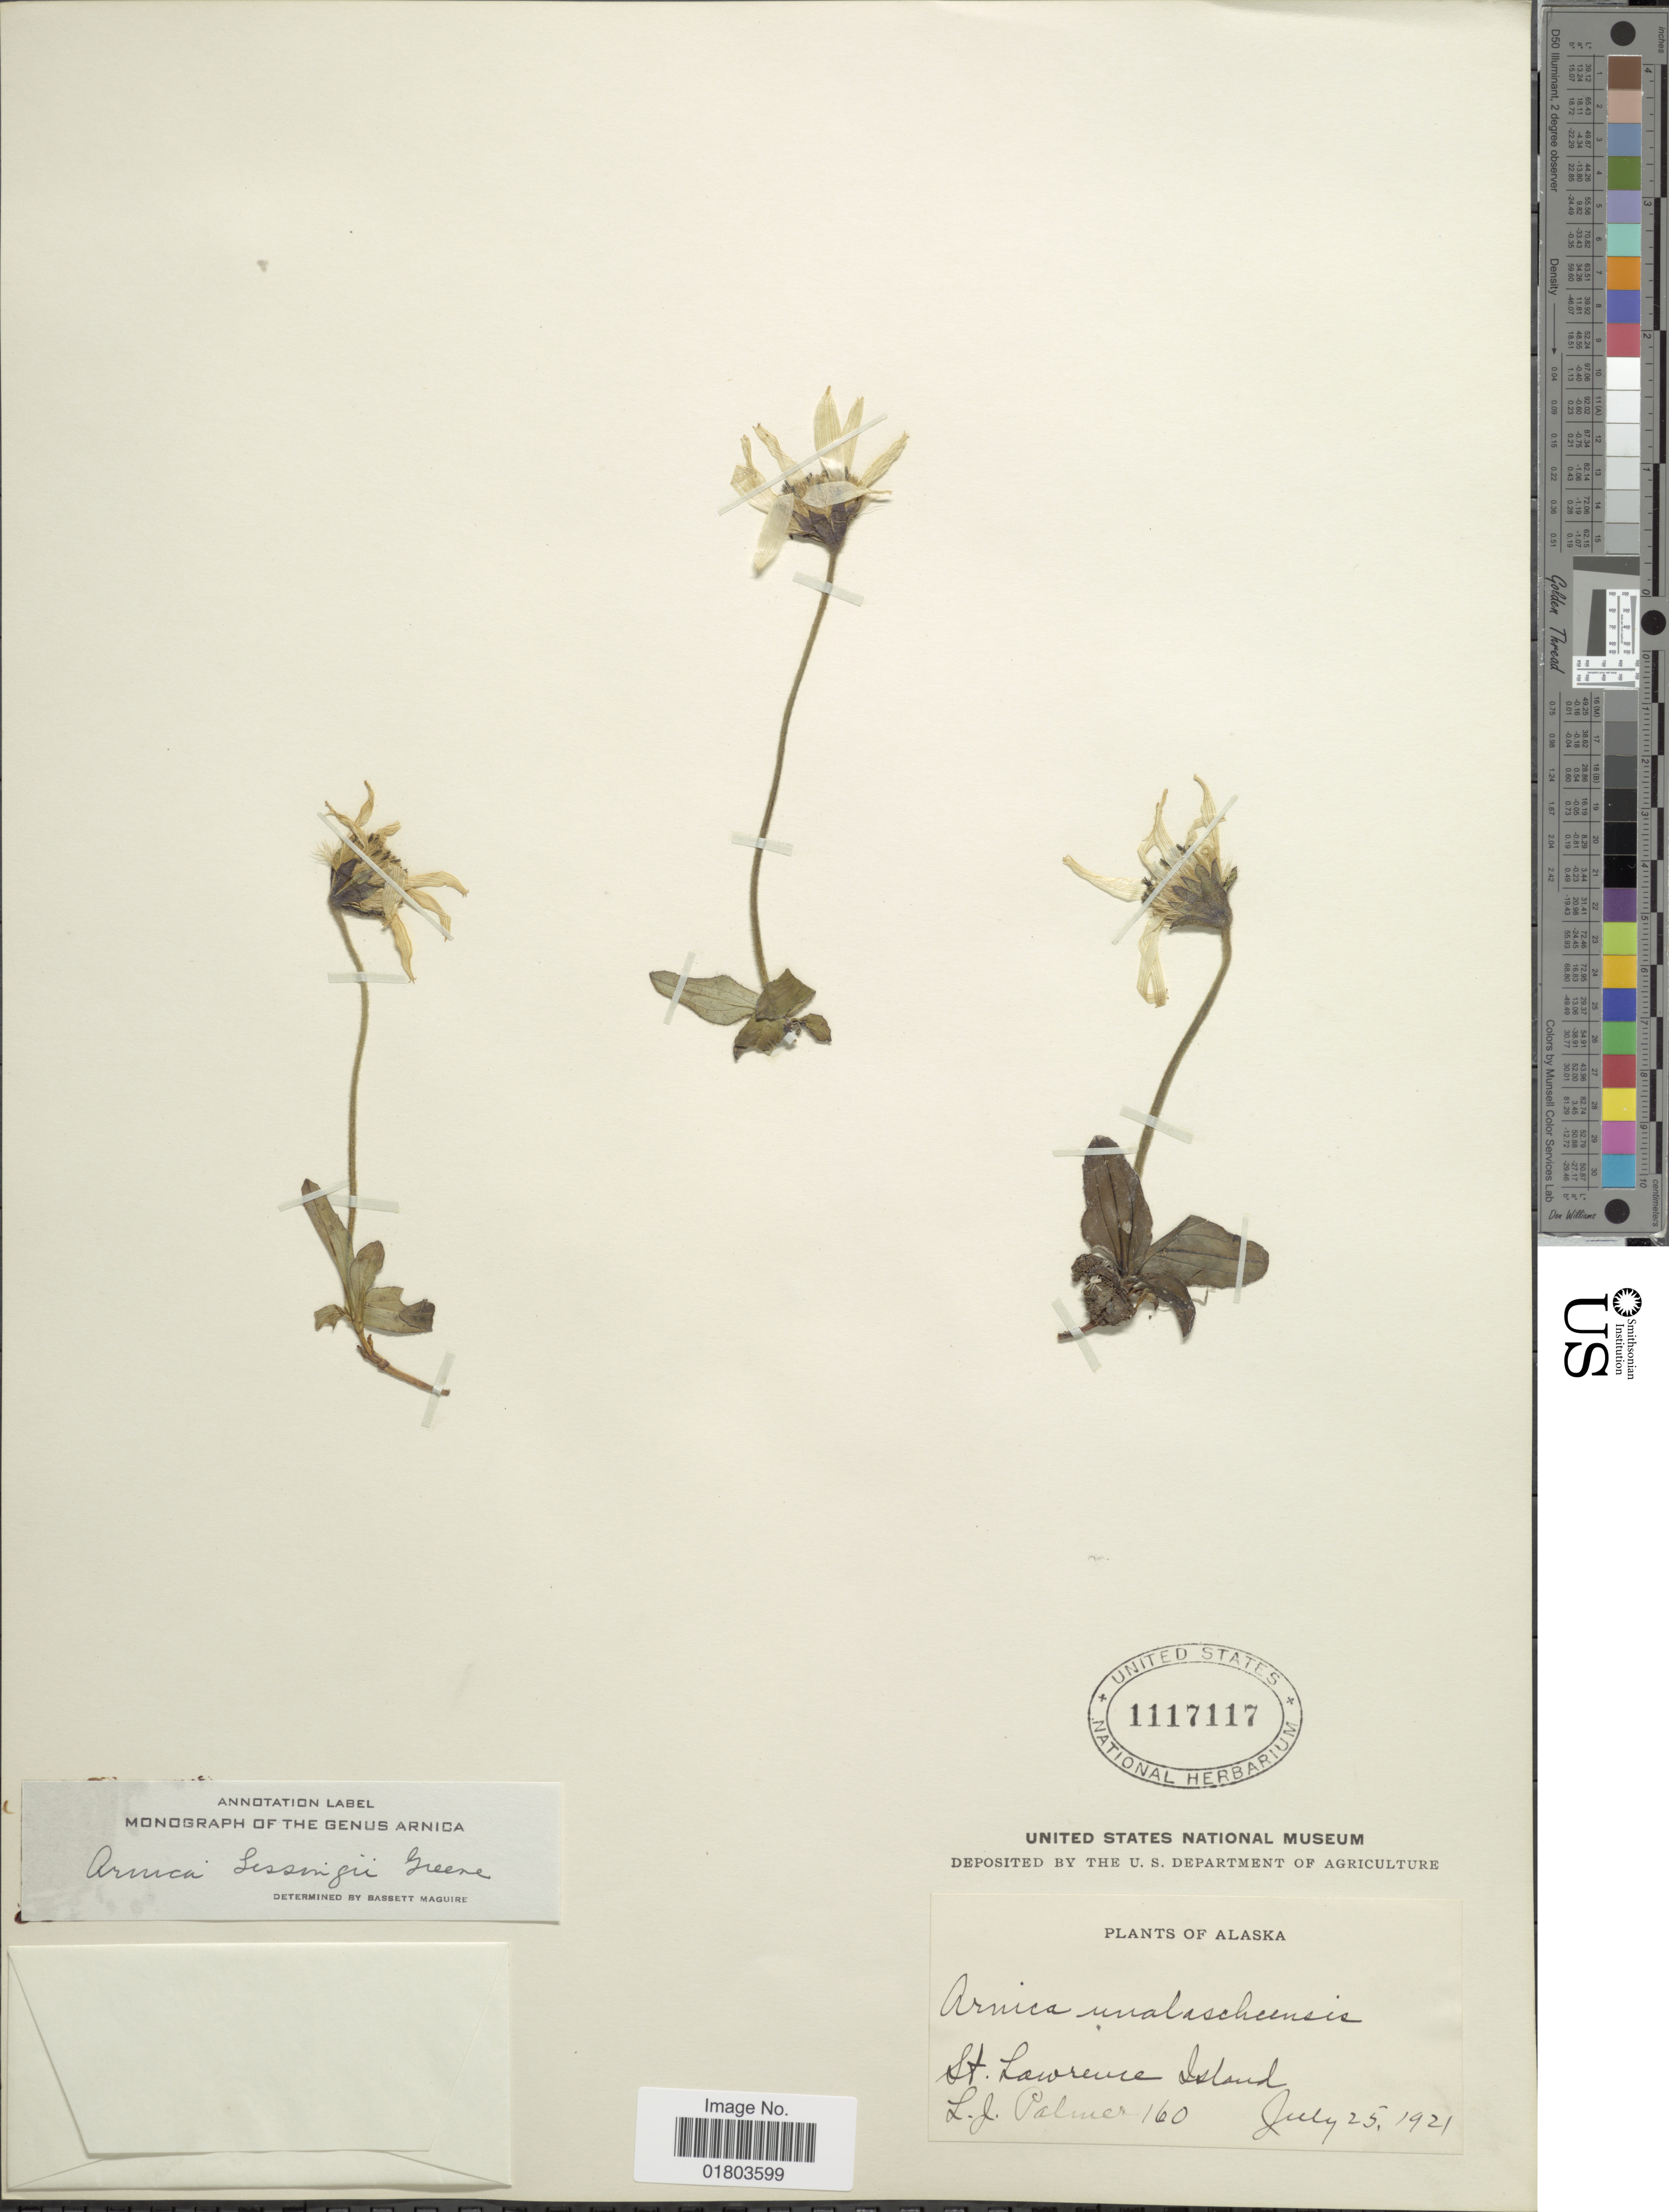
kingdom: Plantae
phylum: Tracheophyta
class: Magnoliopsida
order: Asterales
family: Asteraceae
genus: Arnica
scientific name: Arnica lessingii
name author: (Torr. & A. Gray) Greene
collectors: L. J. Palmer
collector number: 160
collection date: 1921-07-25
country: United States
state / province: Alaska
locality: St Lawrence Island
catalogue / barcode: US 1117117